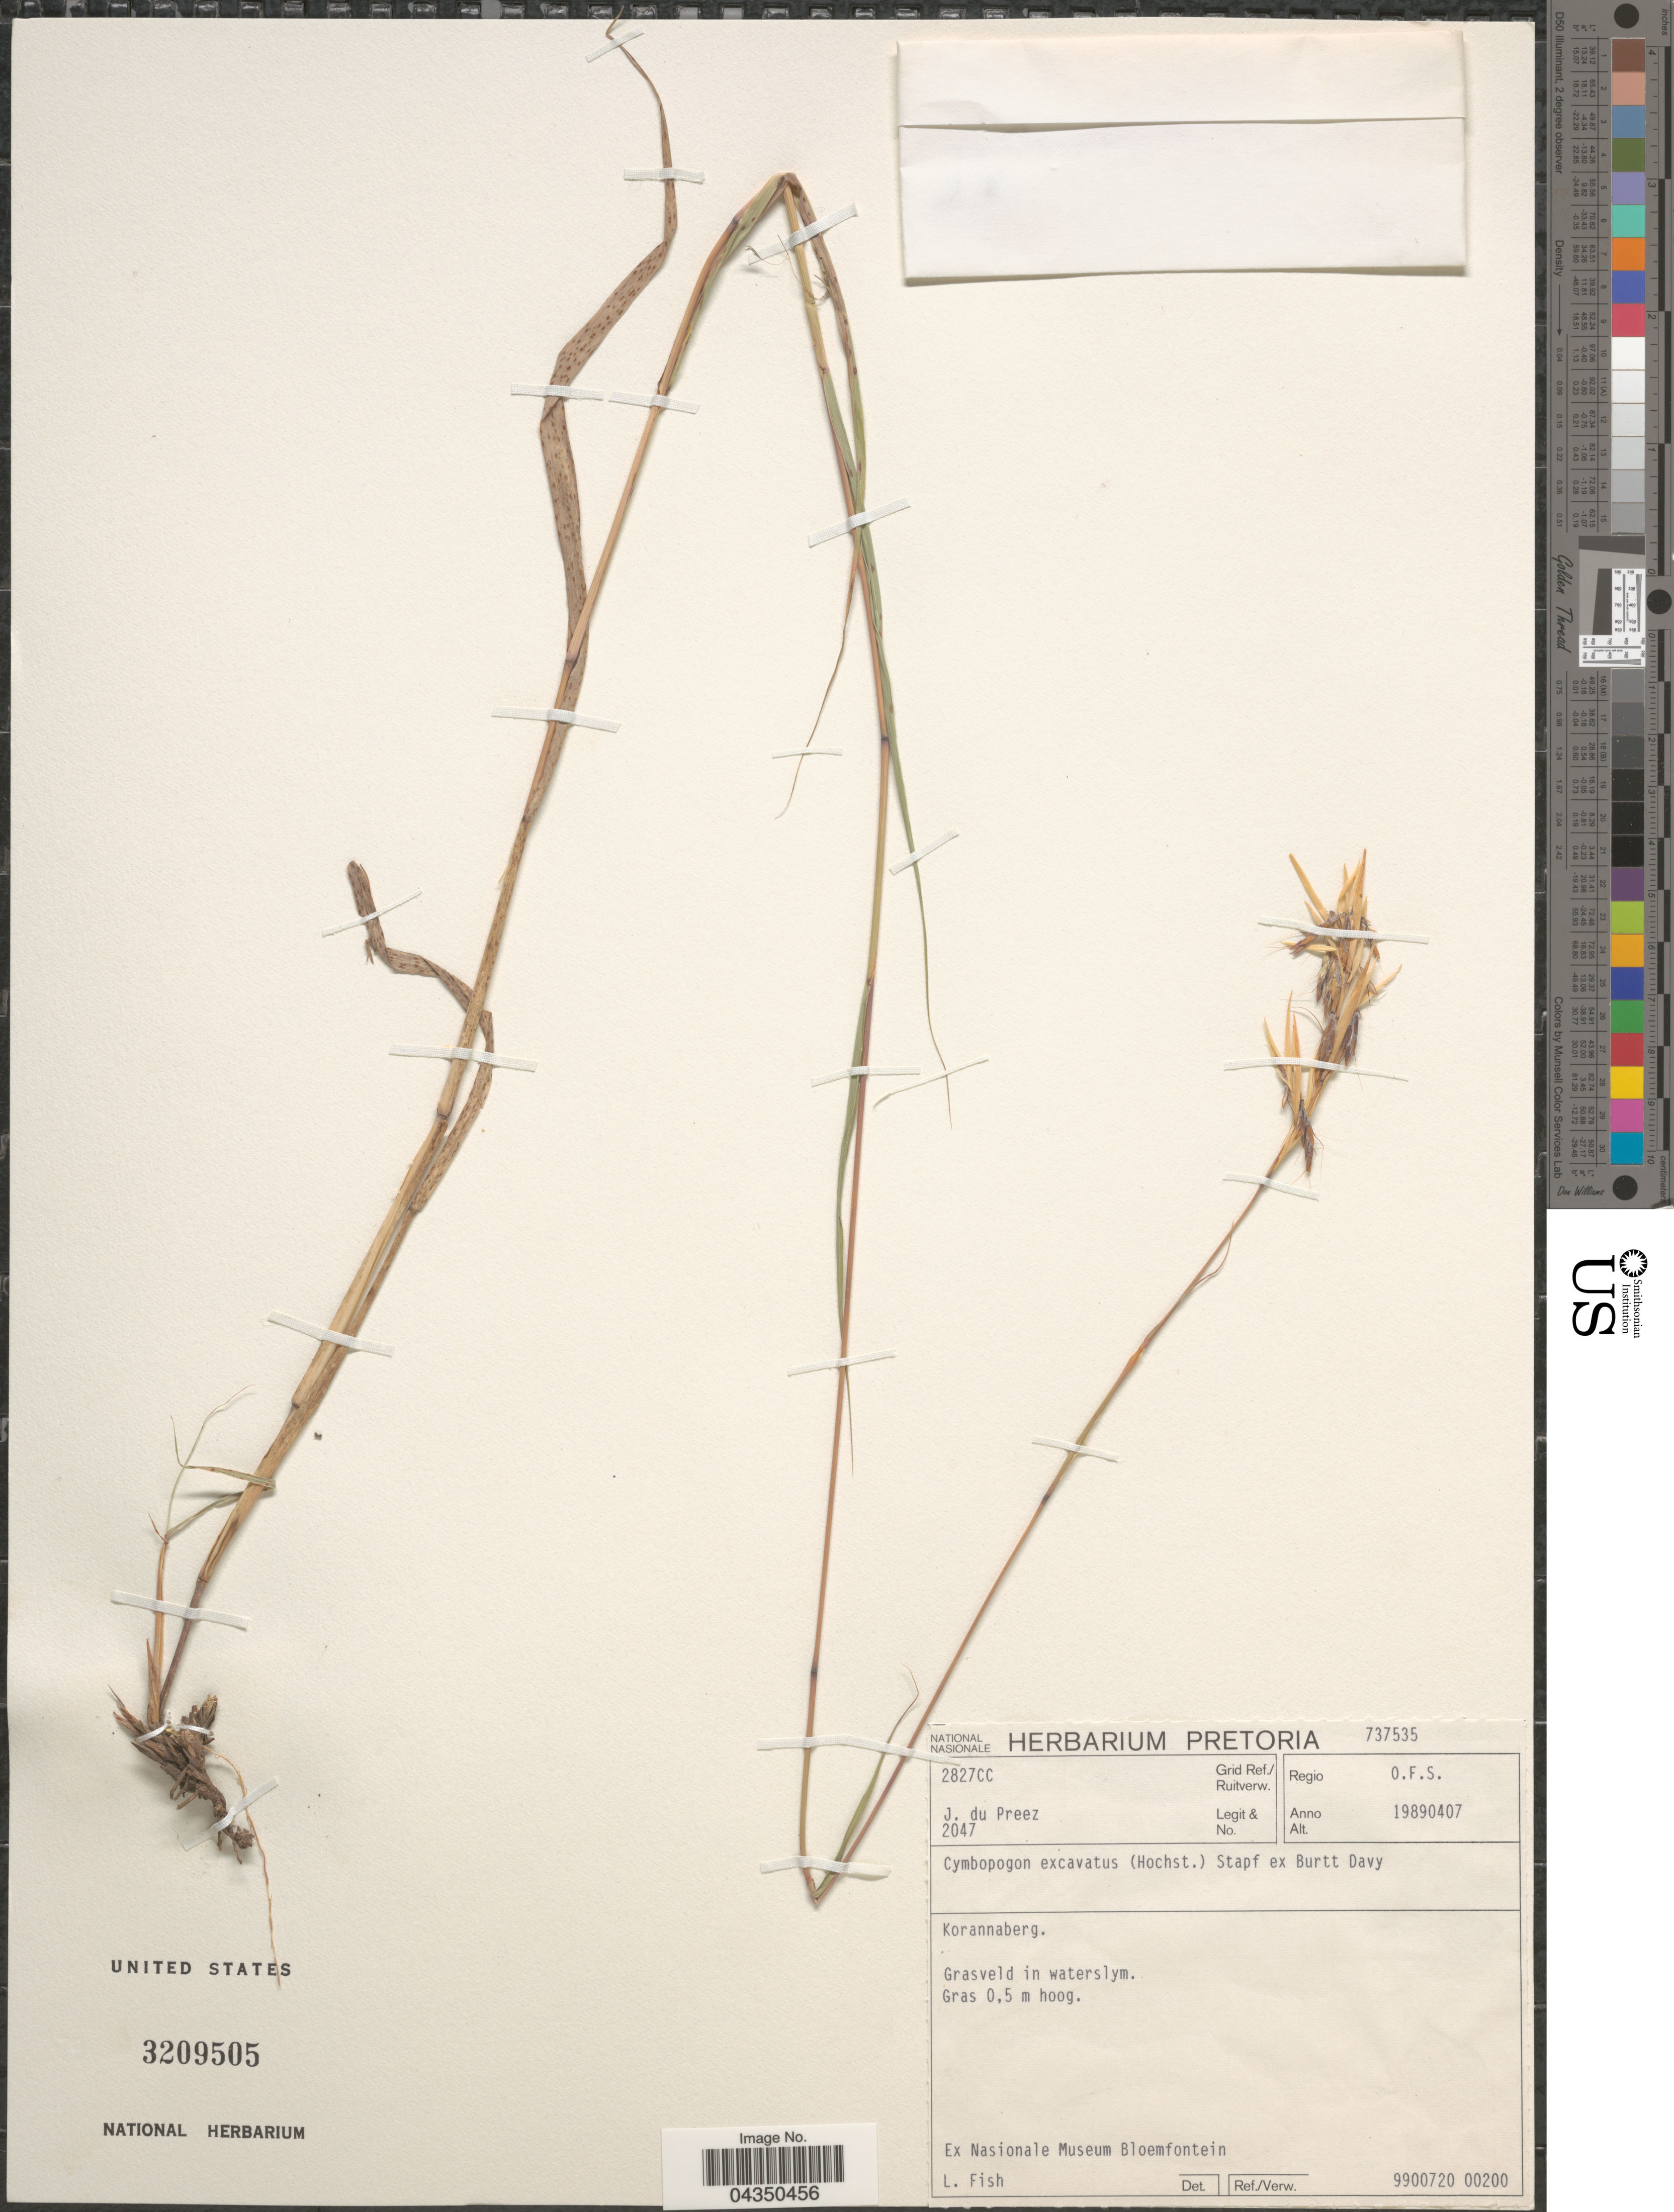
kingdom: Plantae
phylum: Tracheophyta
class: Liliopsida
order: Poales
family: Poaceae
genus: Cymbopogon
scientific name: Cymbopogon caesius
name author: (Nees ex Hook. & Arn.) Stapf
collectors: J. Preez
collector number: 2047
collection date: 1989-04-07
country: South Africa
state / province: Free State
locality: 2827CC Grid Ref./Ruitverw. Regio O.F.S. Korannaberg.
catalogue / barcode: US 3209505